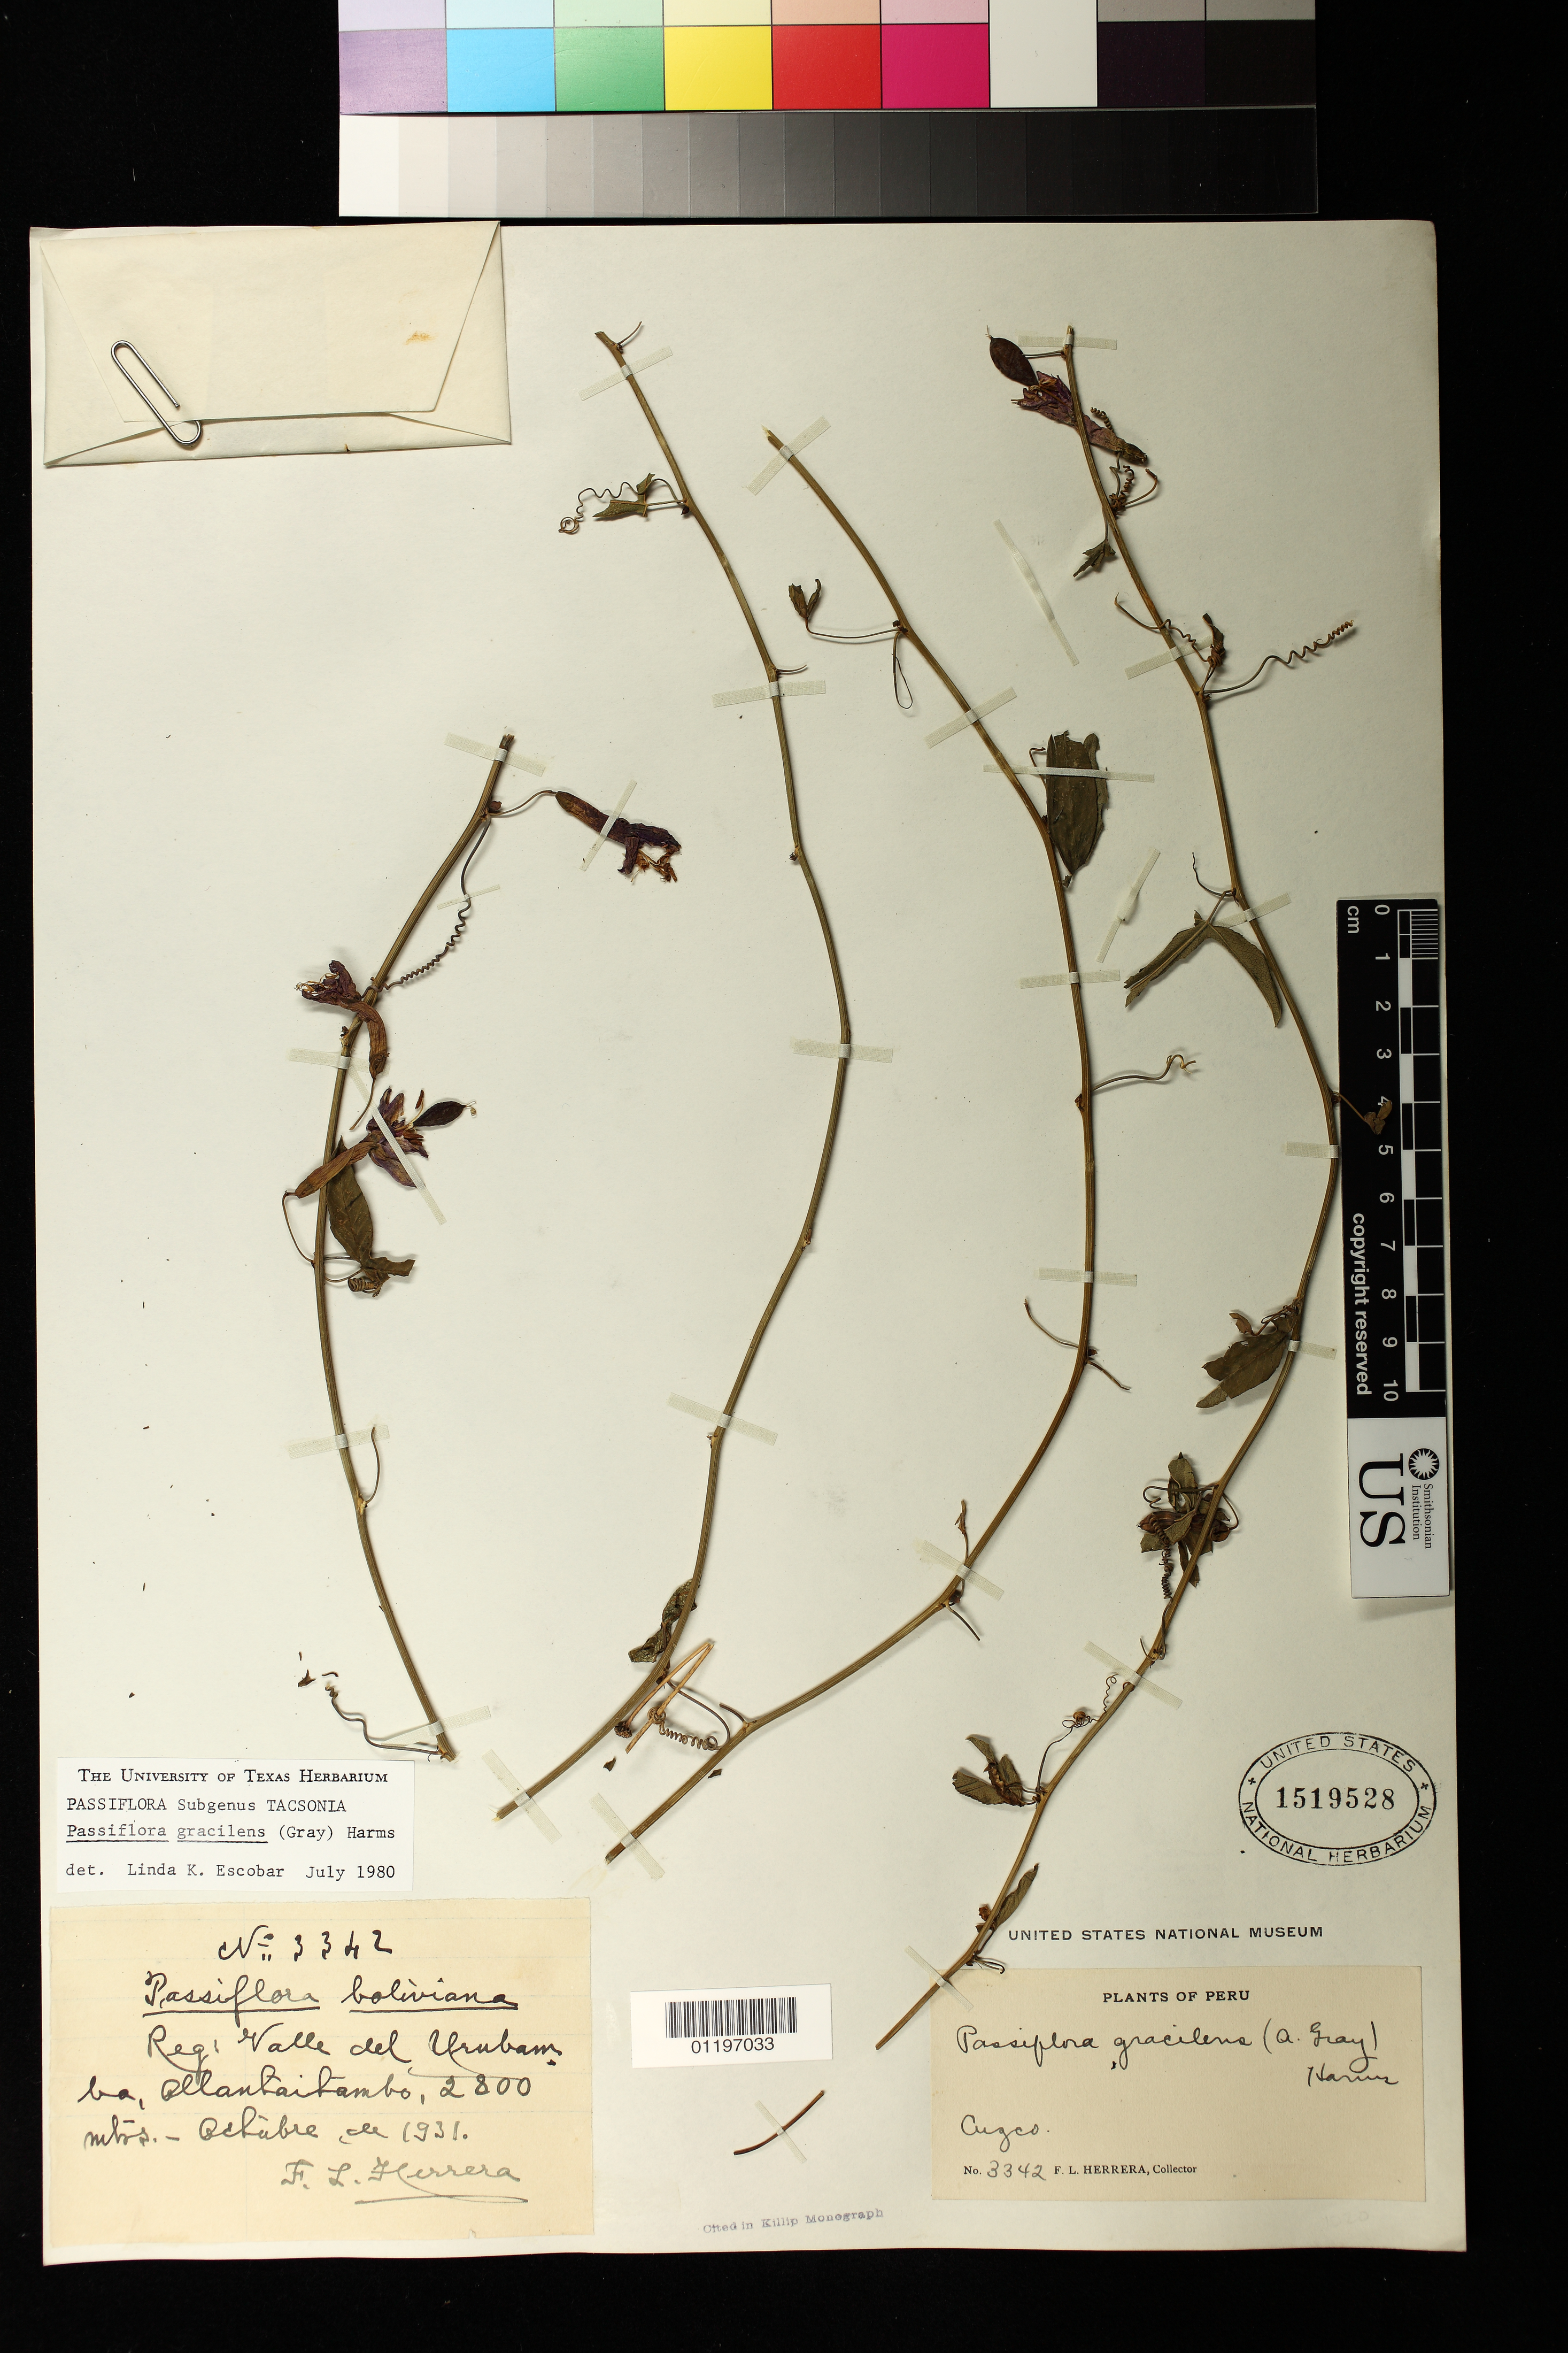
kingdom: Plantae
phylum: Tracheophyta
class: Magnoliopsida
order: Malpighiales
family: Passifloraceae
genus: Passiflora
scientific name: Passiflora gracilens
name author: (A. Gray) Harms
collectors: F. L. Herrera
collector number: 3342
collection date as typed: Oct 1931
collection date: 1931-10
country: Peru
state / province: Cusco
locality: Valle del Urubamba, Ollantaitambo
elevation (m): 2800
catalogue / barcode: US 1519528